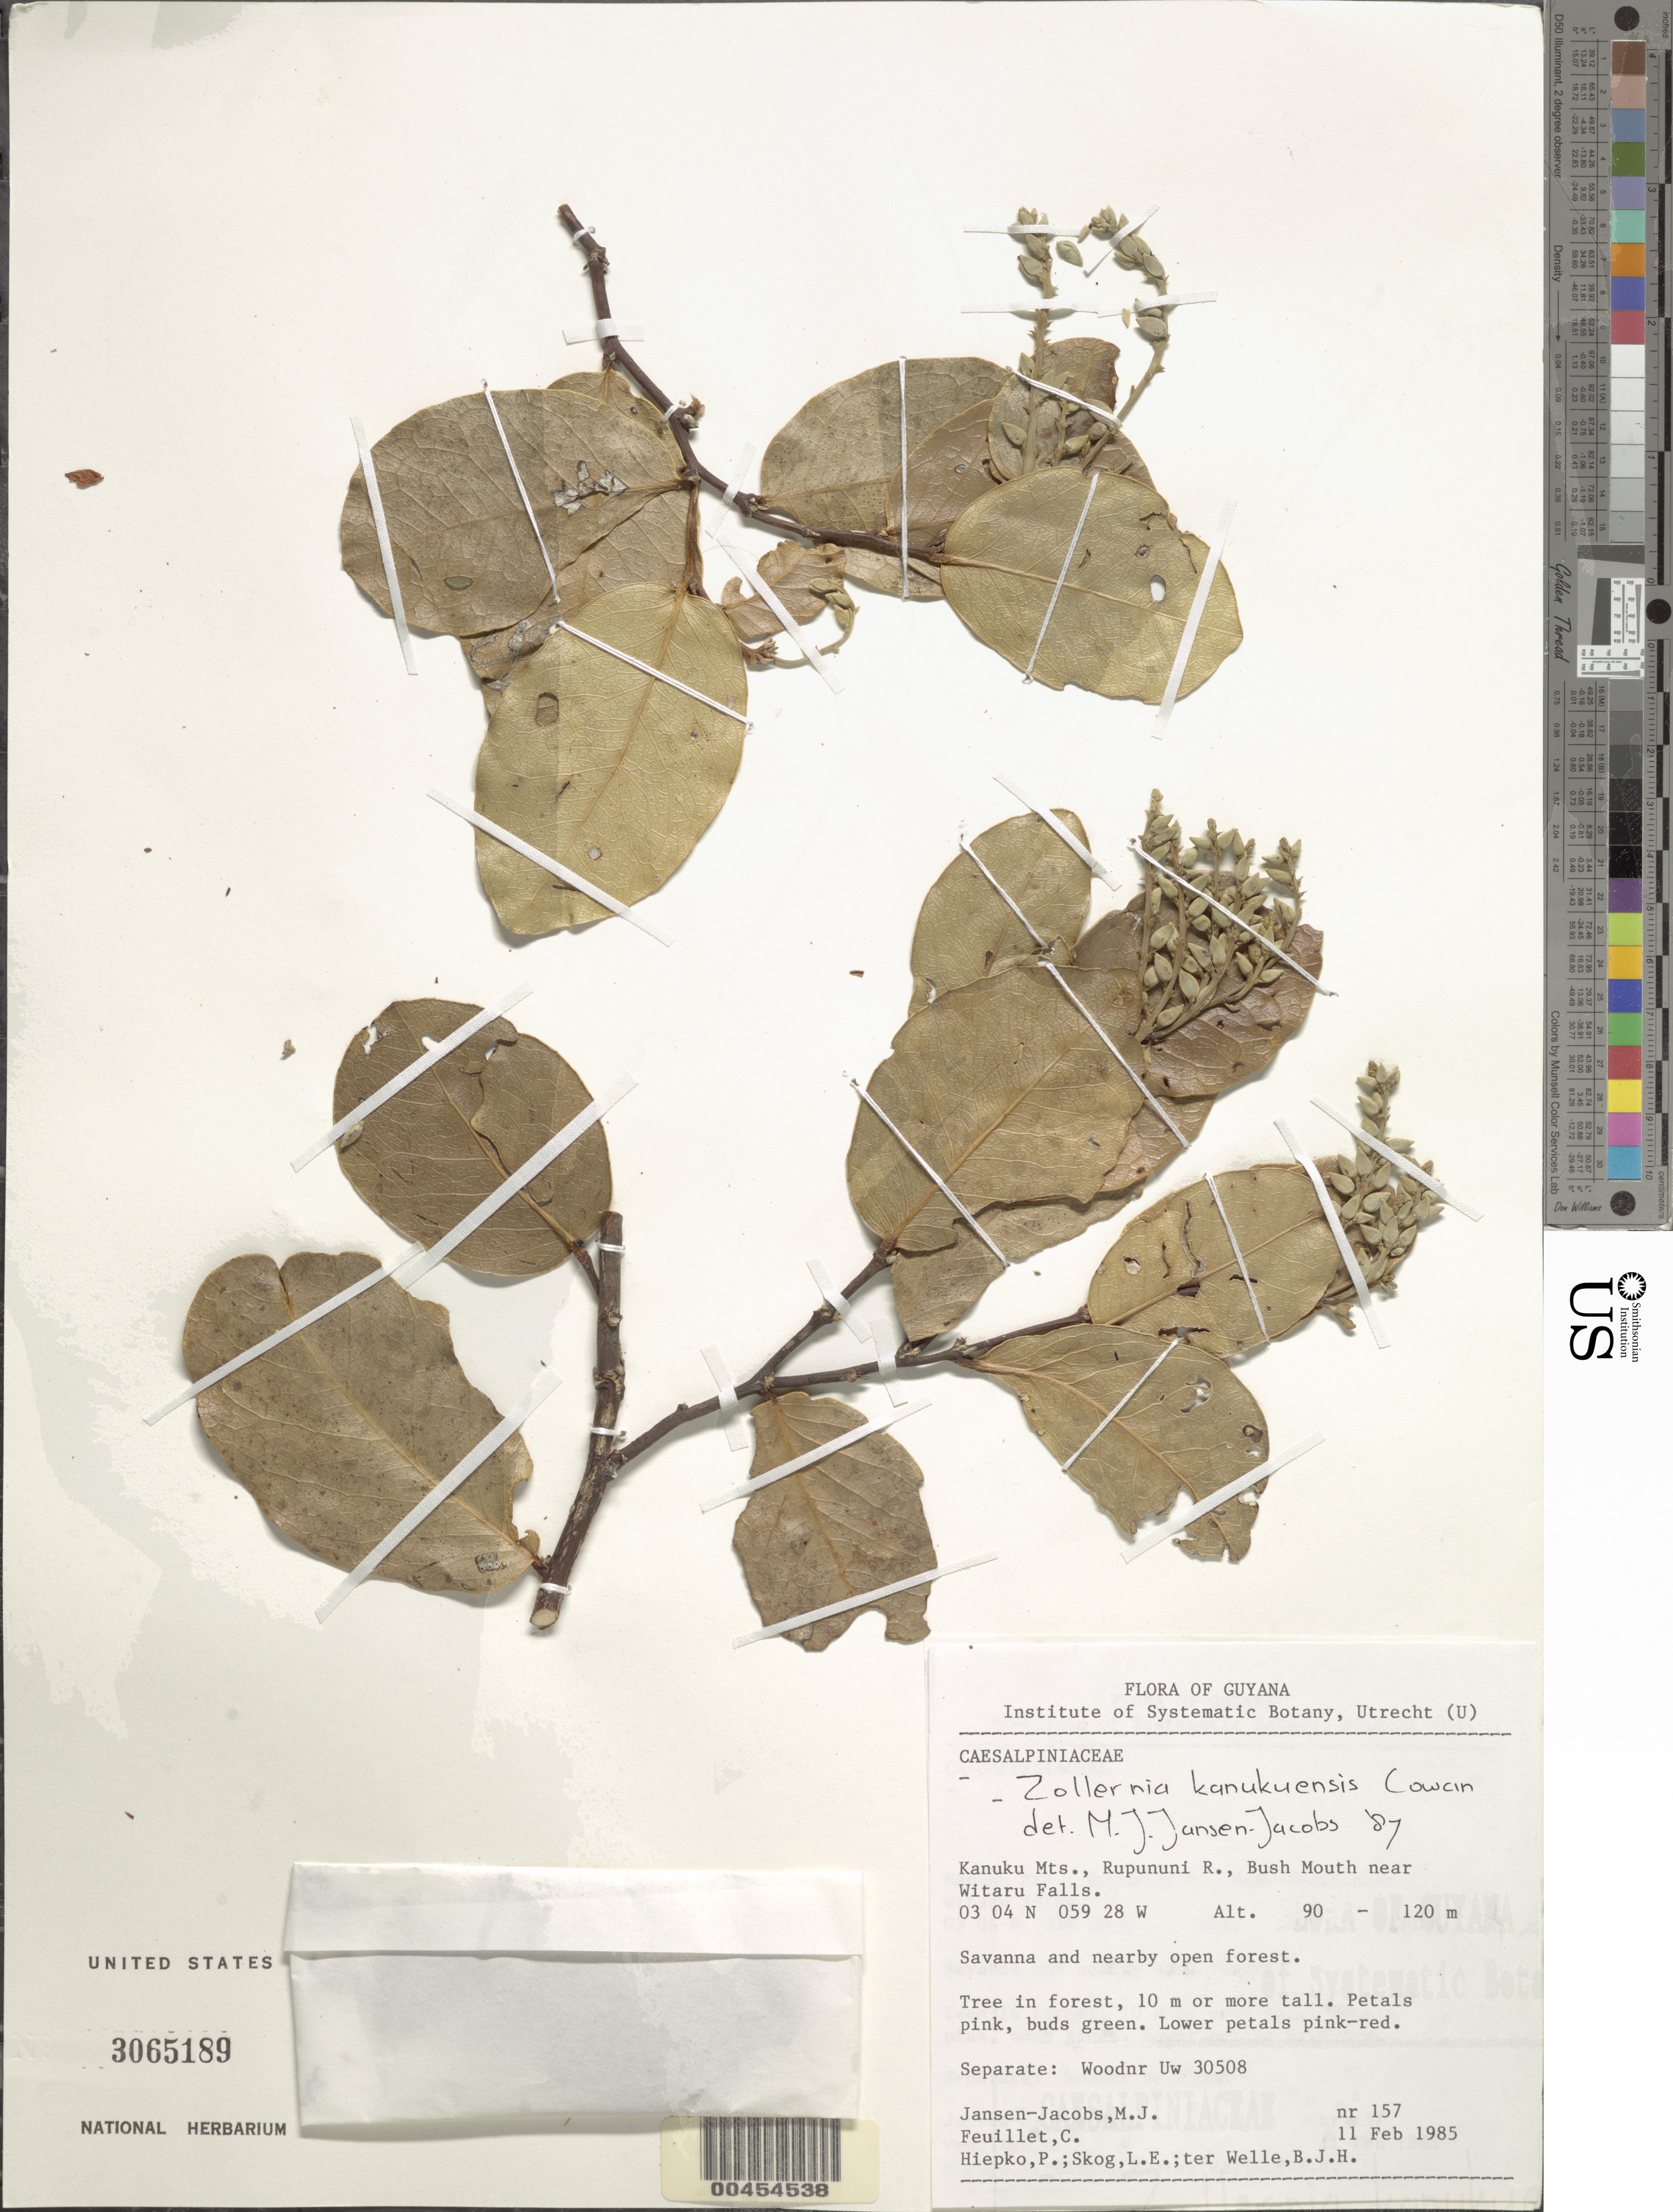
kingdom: Plantae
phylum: Tracheophyta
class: Magnoliopsida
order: Fabales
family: Fabaceae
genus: Zollernia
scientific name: Zollernia kanukuensis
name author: R.S. Cowan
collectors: M. J. Jansen-Jacobs, C. Feuillet, P. H. Hiepko, L. E. Skog & B. Welle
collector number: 157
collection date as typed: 11 Feb 1985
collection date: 1985-02-11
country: Guyana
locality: Witaru falls, bush mouth near; rupununi r.; kanuku mtns.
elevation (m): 90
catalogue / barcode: US 3065189